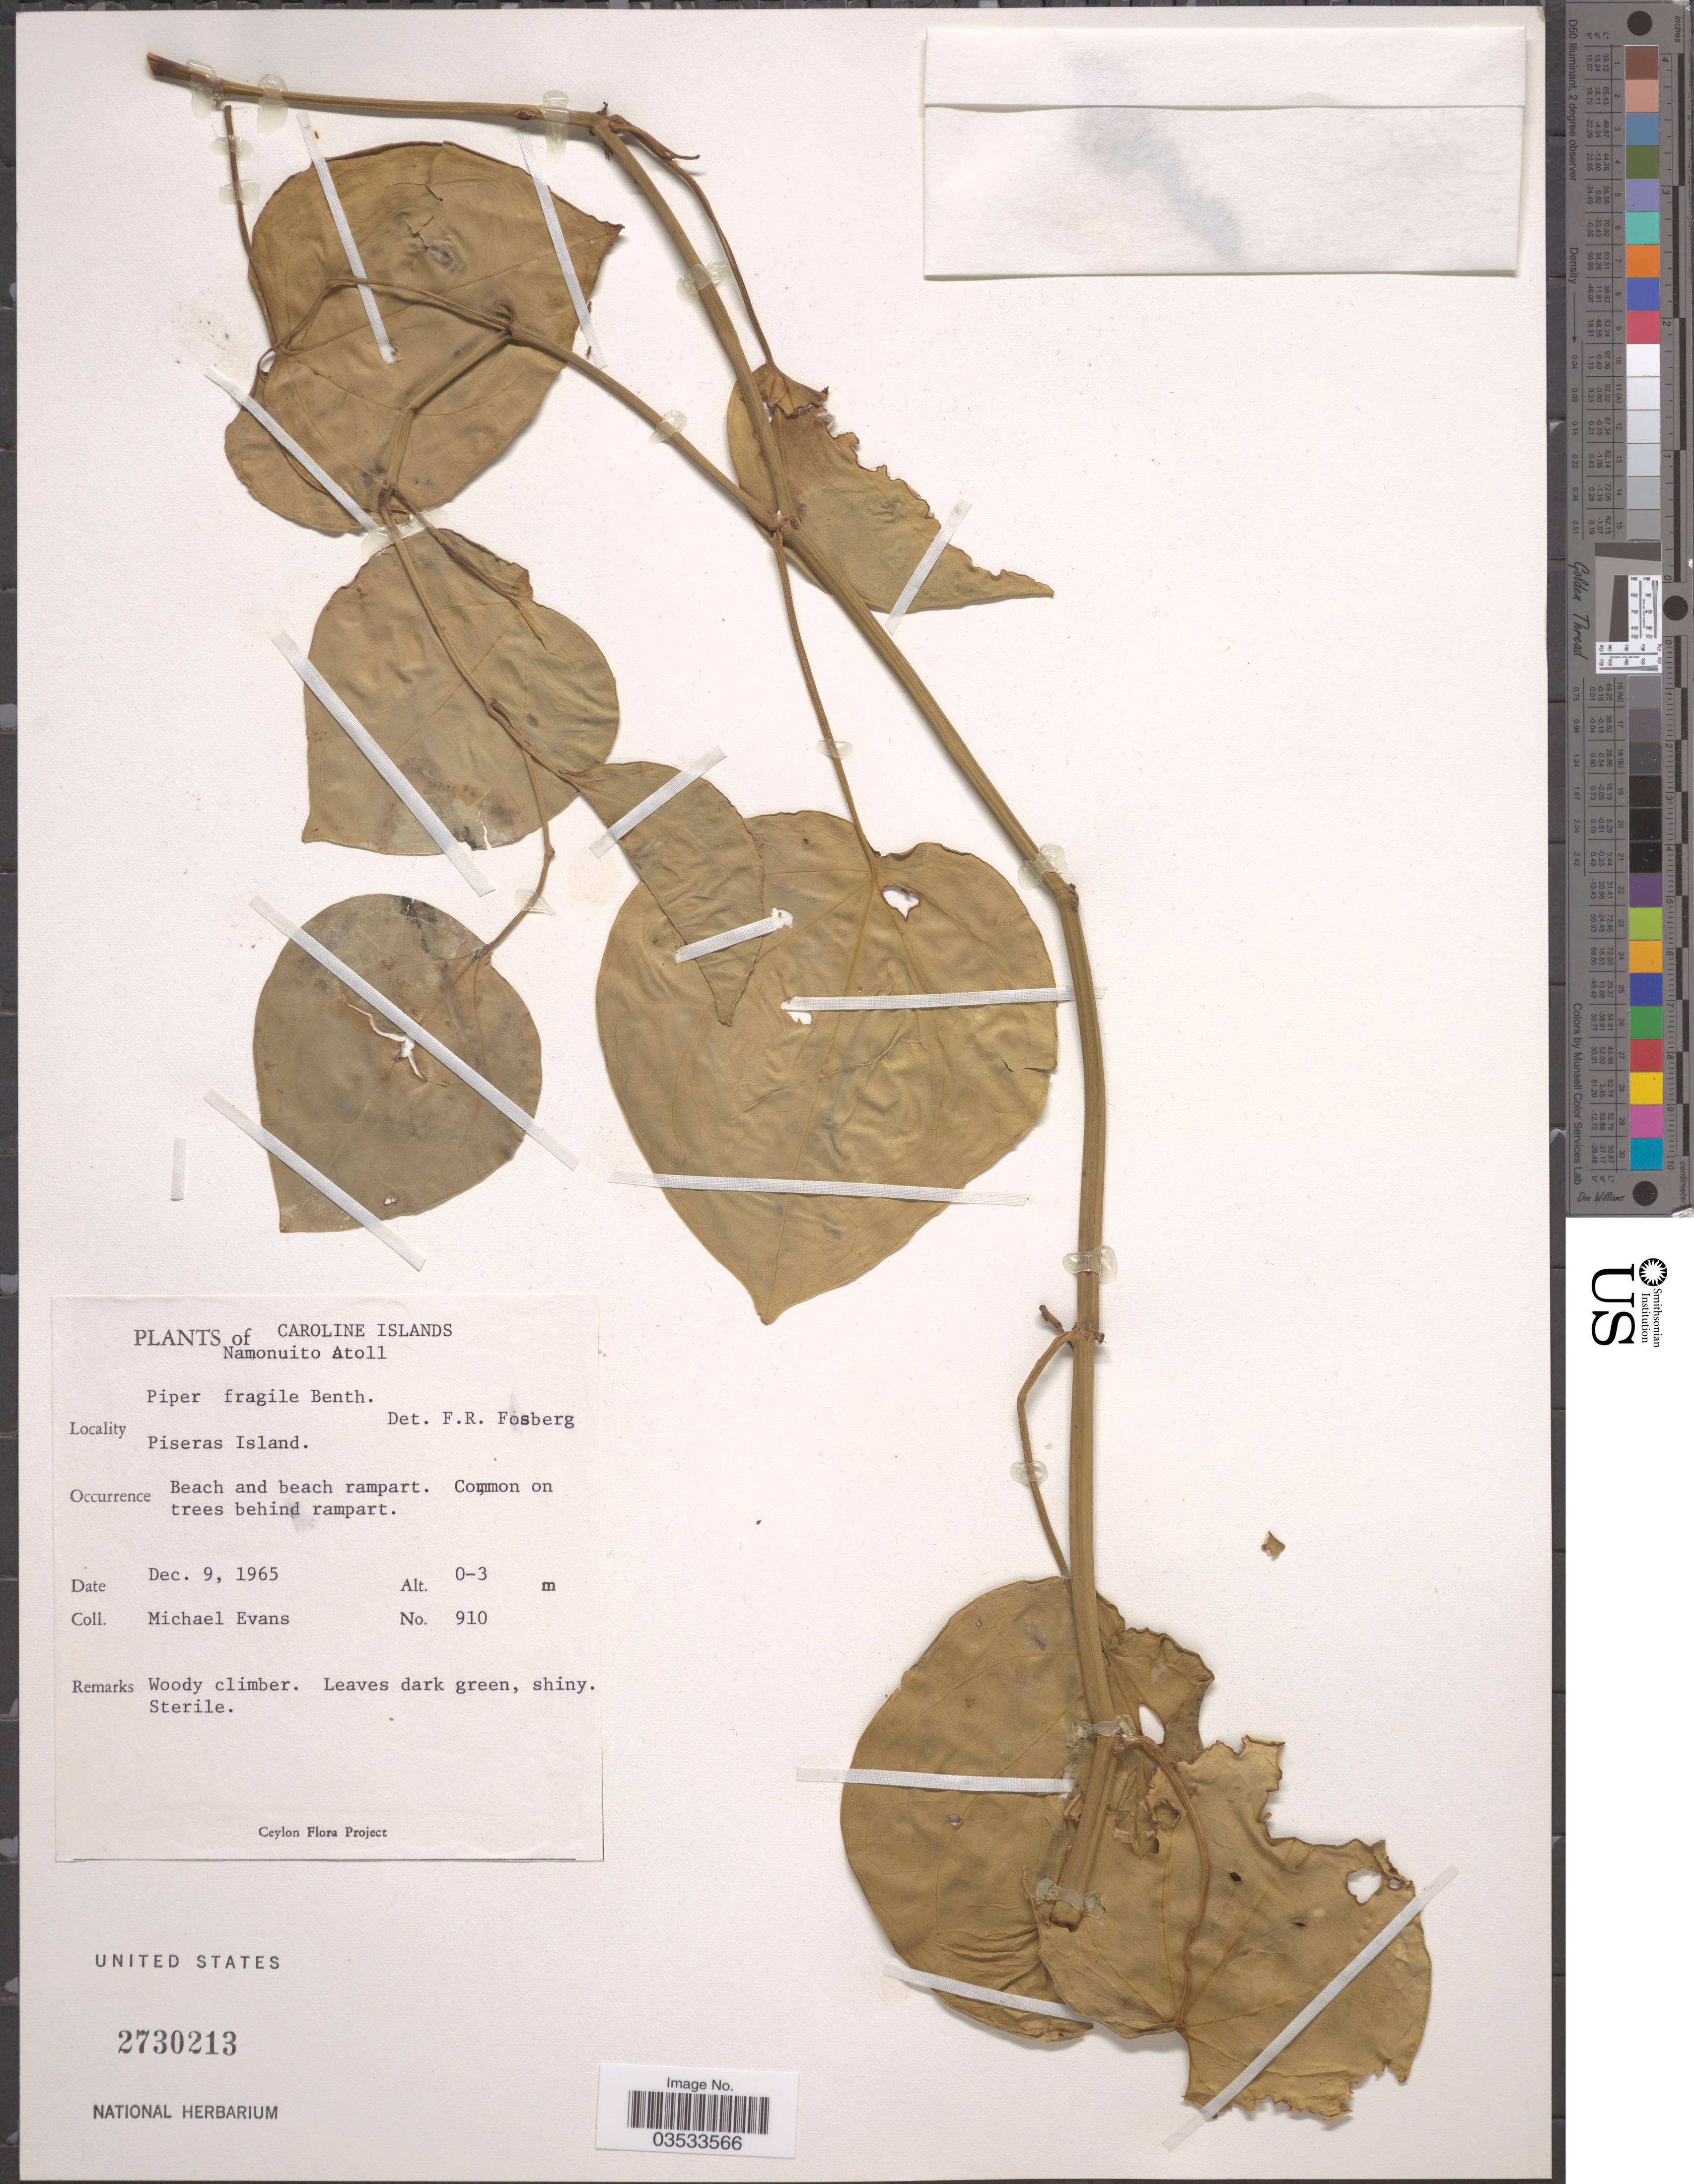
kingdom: Plantae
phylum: Tracheophyta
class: Magnoliopsida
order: Piperales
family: Piperaceae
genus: Piper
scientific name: Piper fragile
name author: Benth.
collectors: M. Evans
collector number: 910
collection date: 1965-12-09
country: Micronesia, Federated States of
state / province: Truk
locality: The Caroline Islands. Namonuito Atoll. Piseras Island. Beach and beach rampart.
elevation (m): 0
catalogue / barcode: US 2730213